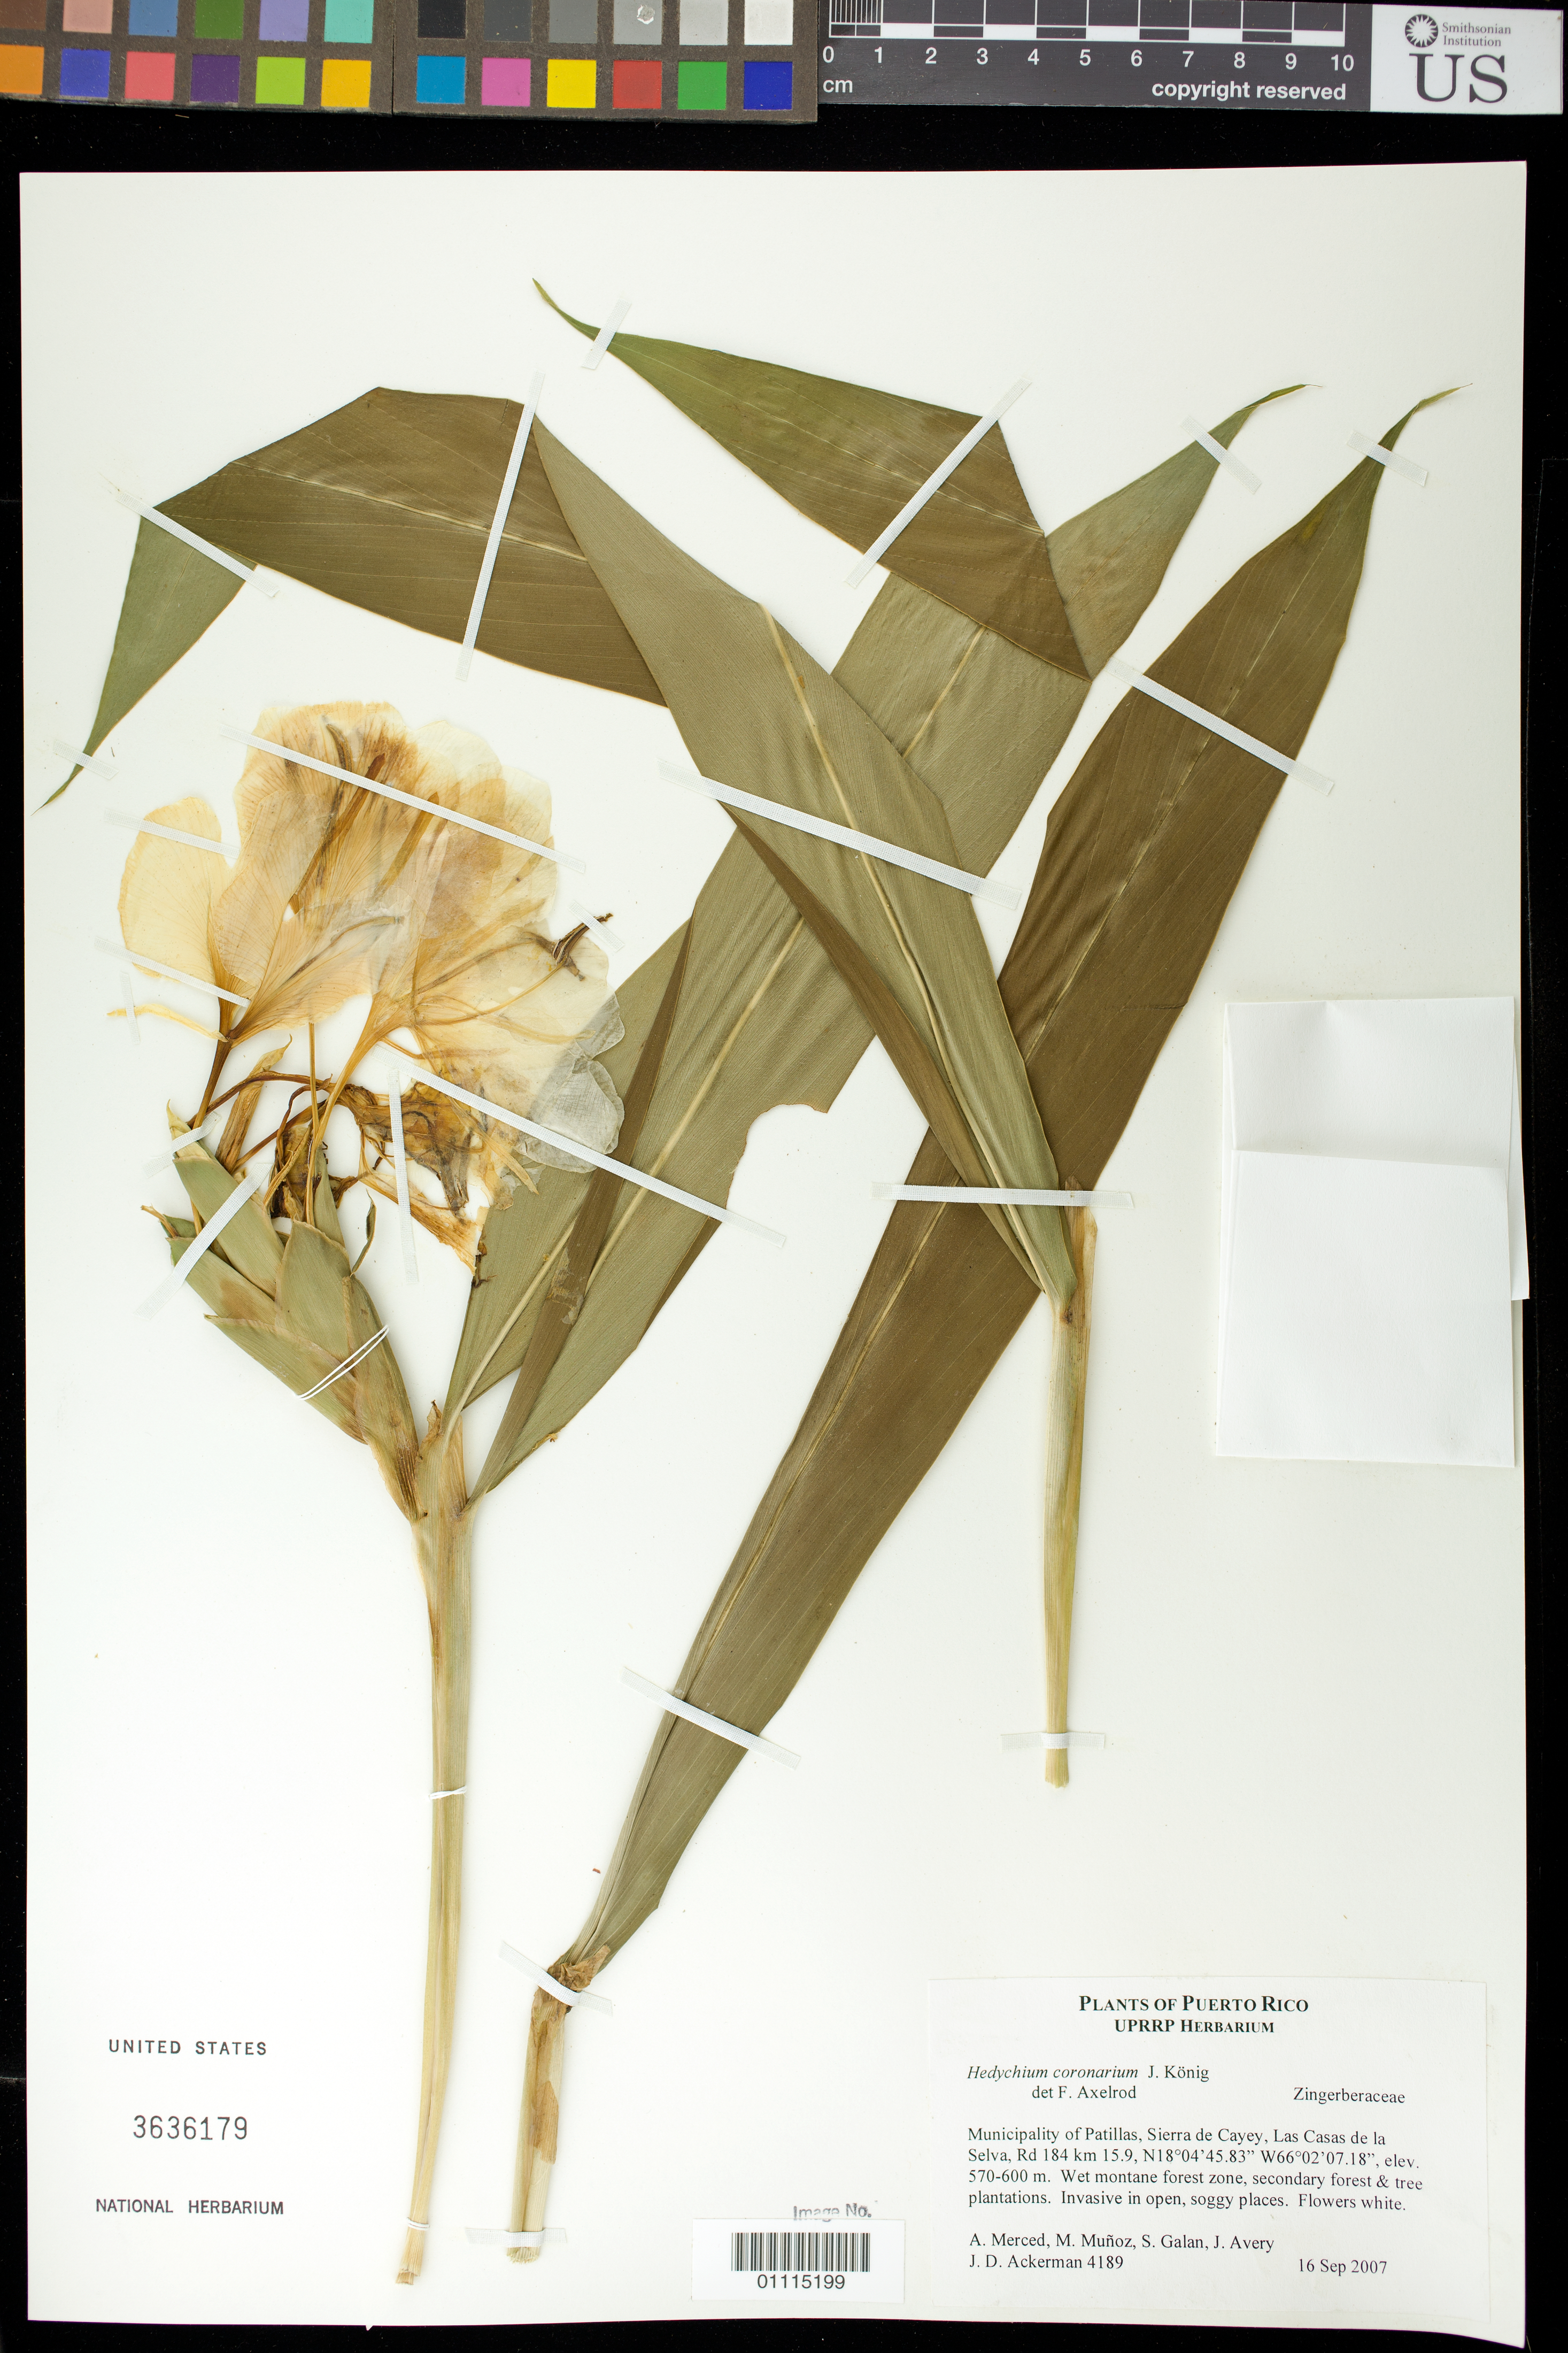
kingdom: Plantae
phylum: Tracheophyta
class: Liliopsida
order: Zingiberales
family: Zingiberaceae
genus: Hedychium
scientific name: Hedychium coronarium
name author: J. Koenig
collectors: J. D. Ackerman, A. Merced Alejandro, M. Muñoz, S. Galan & J. Avery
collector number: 4189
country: Puerto Rico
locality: Mun. Patillas, Sierra de Cayey, Las Casas de la Selva, Rd 184, km 15.9.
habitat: Wet montane forest zone, secondary forest and tree plantations. Invasive in open, soggy places.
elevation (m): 570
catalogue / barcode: US 3636179